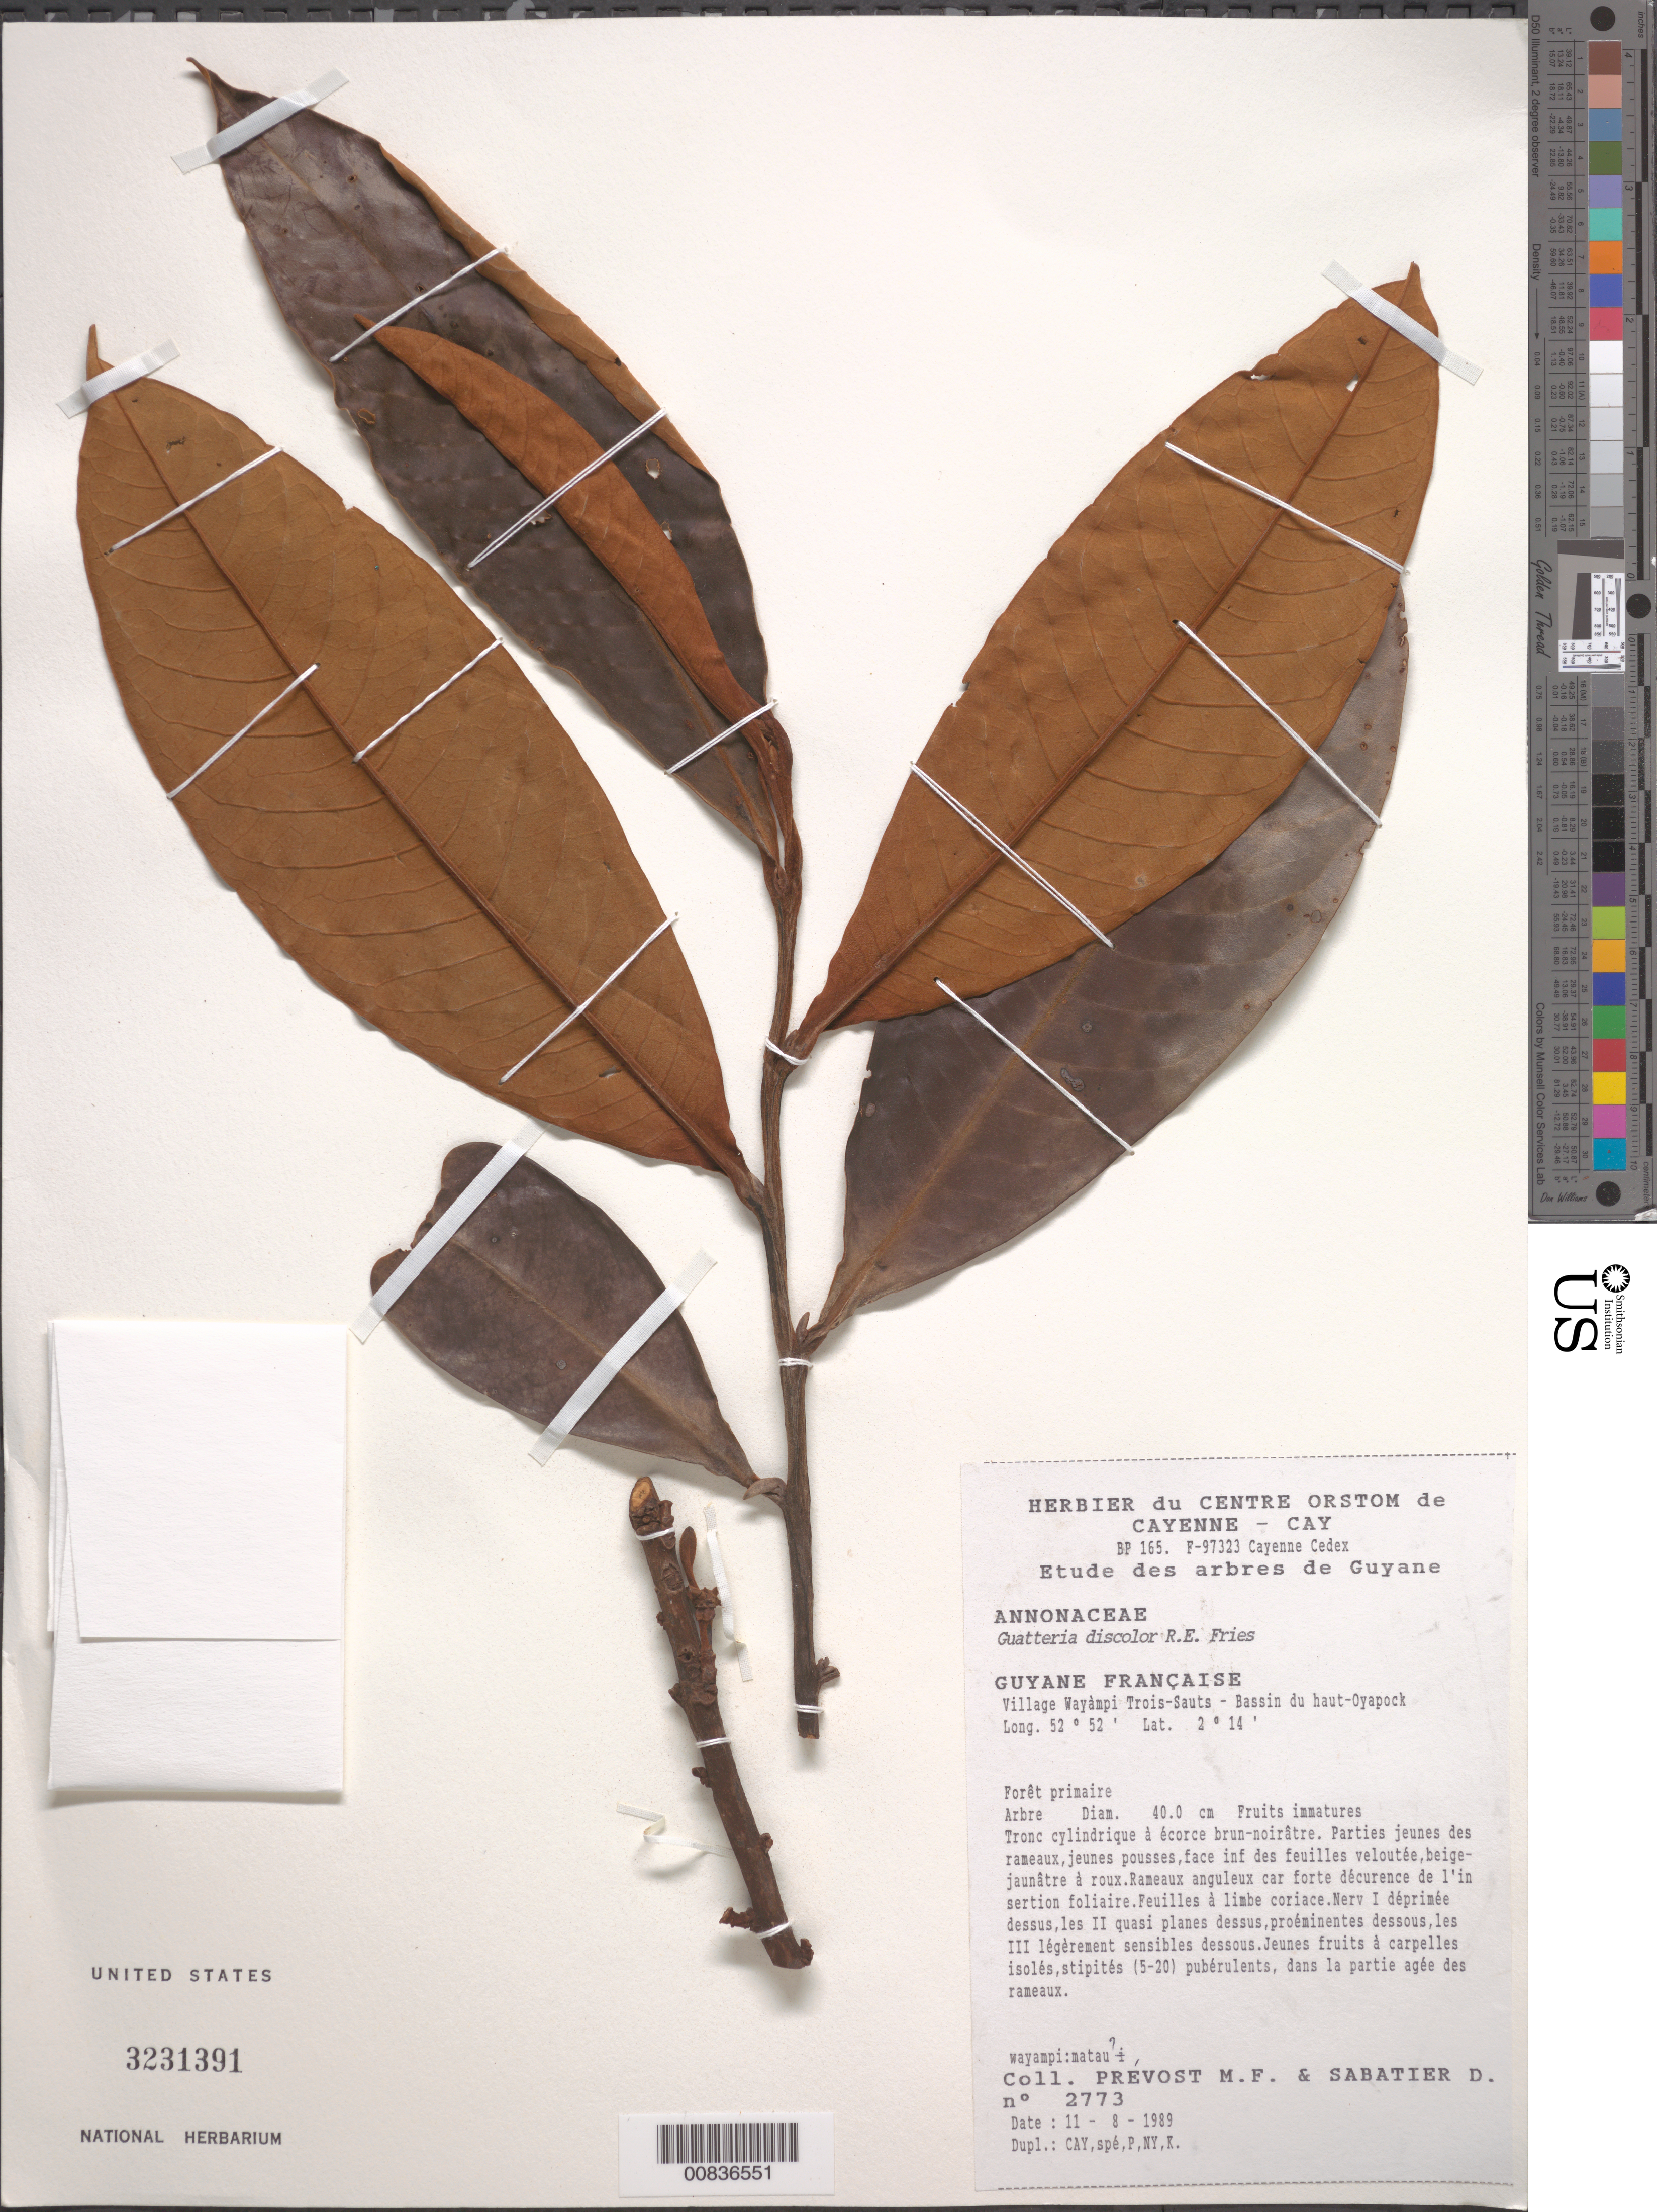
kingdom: Plantae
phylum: Tracheophyta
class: Magnoliopsida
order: Magnoliales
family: Annonaceae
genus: Guatteria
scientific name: Guatteria discolor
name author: R.E. Fr.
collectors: M.-F. Prévost & D. Sabatier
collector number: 2773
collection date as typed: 11-Aug-89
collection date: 1989-08-11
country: French Guiana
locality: Village Wayàmp, Trois-Sauts, Bassin du haut-Oyapock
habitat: Primary forest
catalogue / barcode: US 3231391